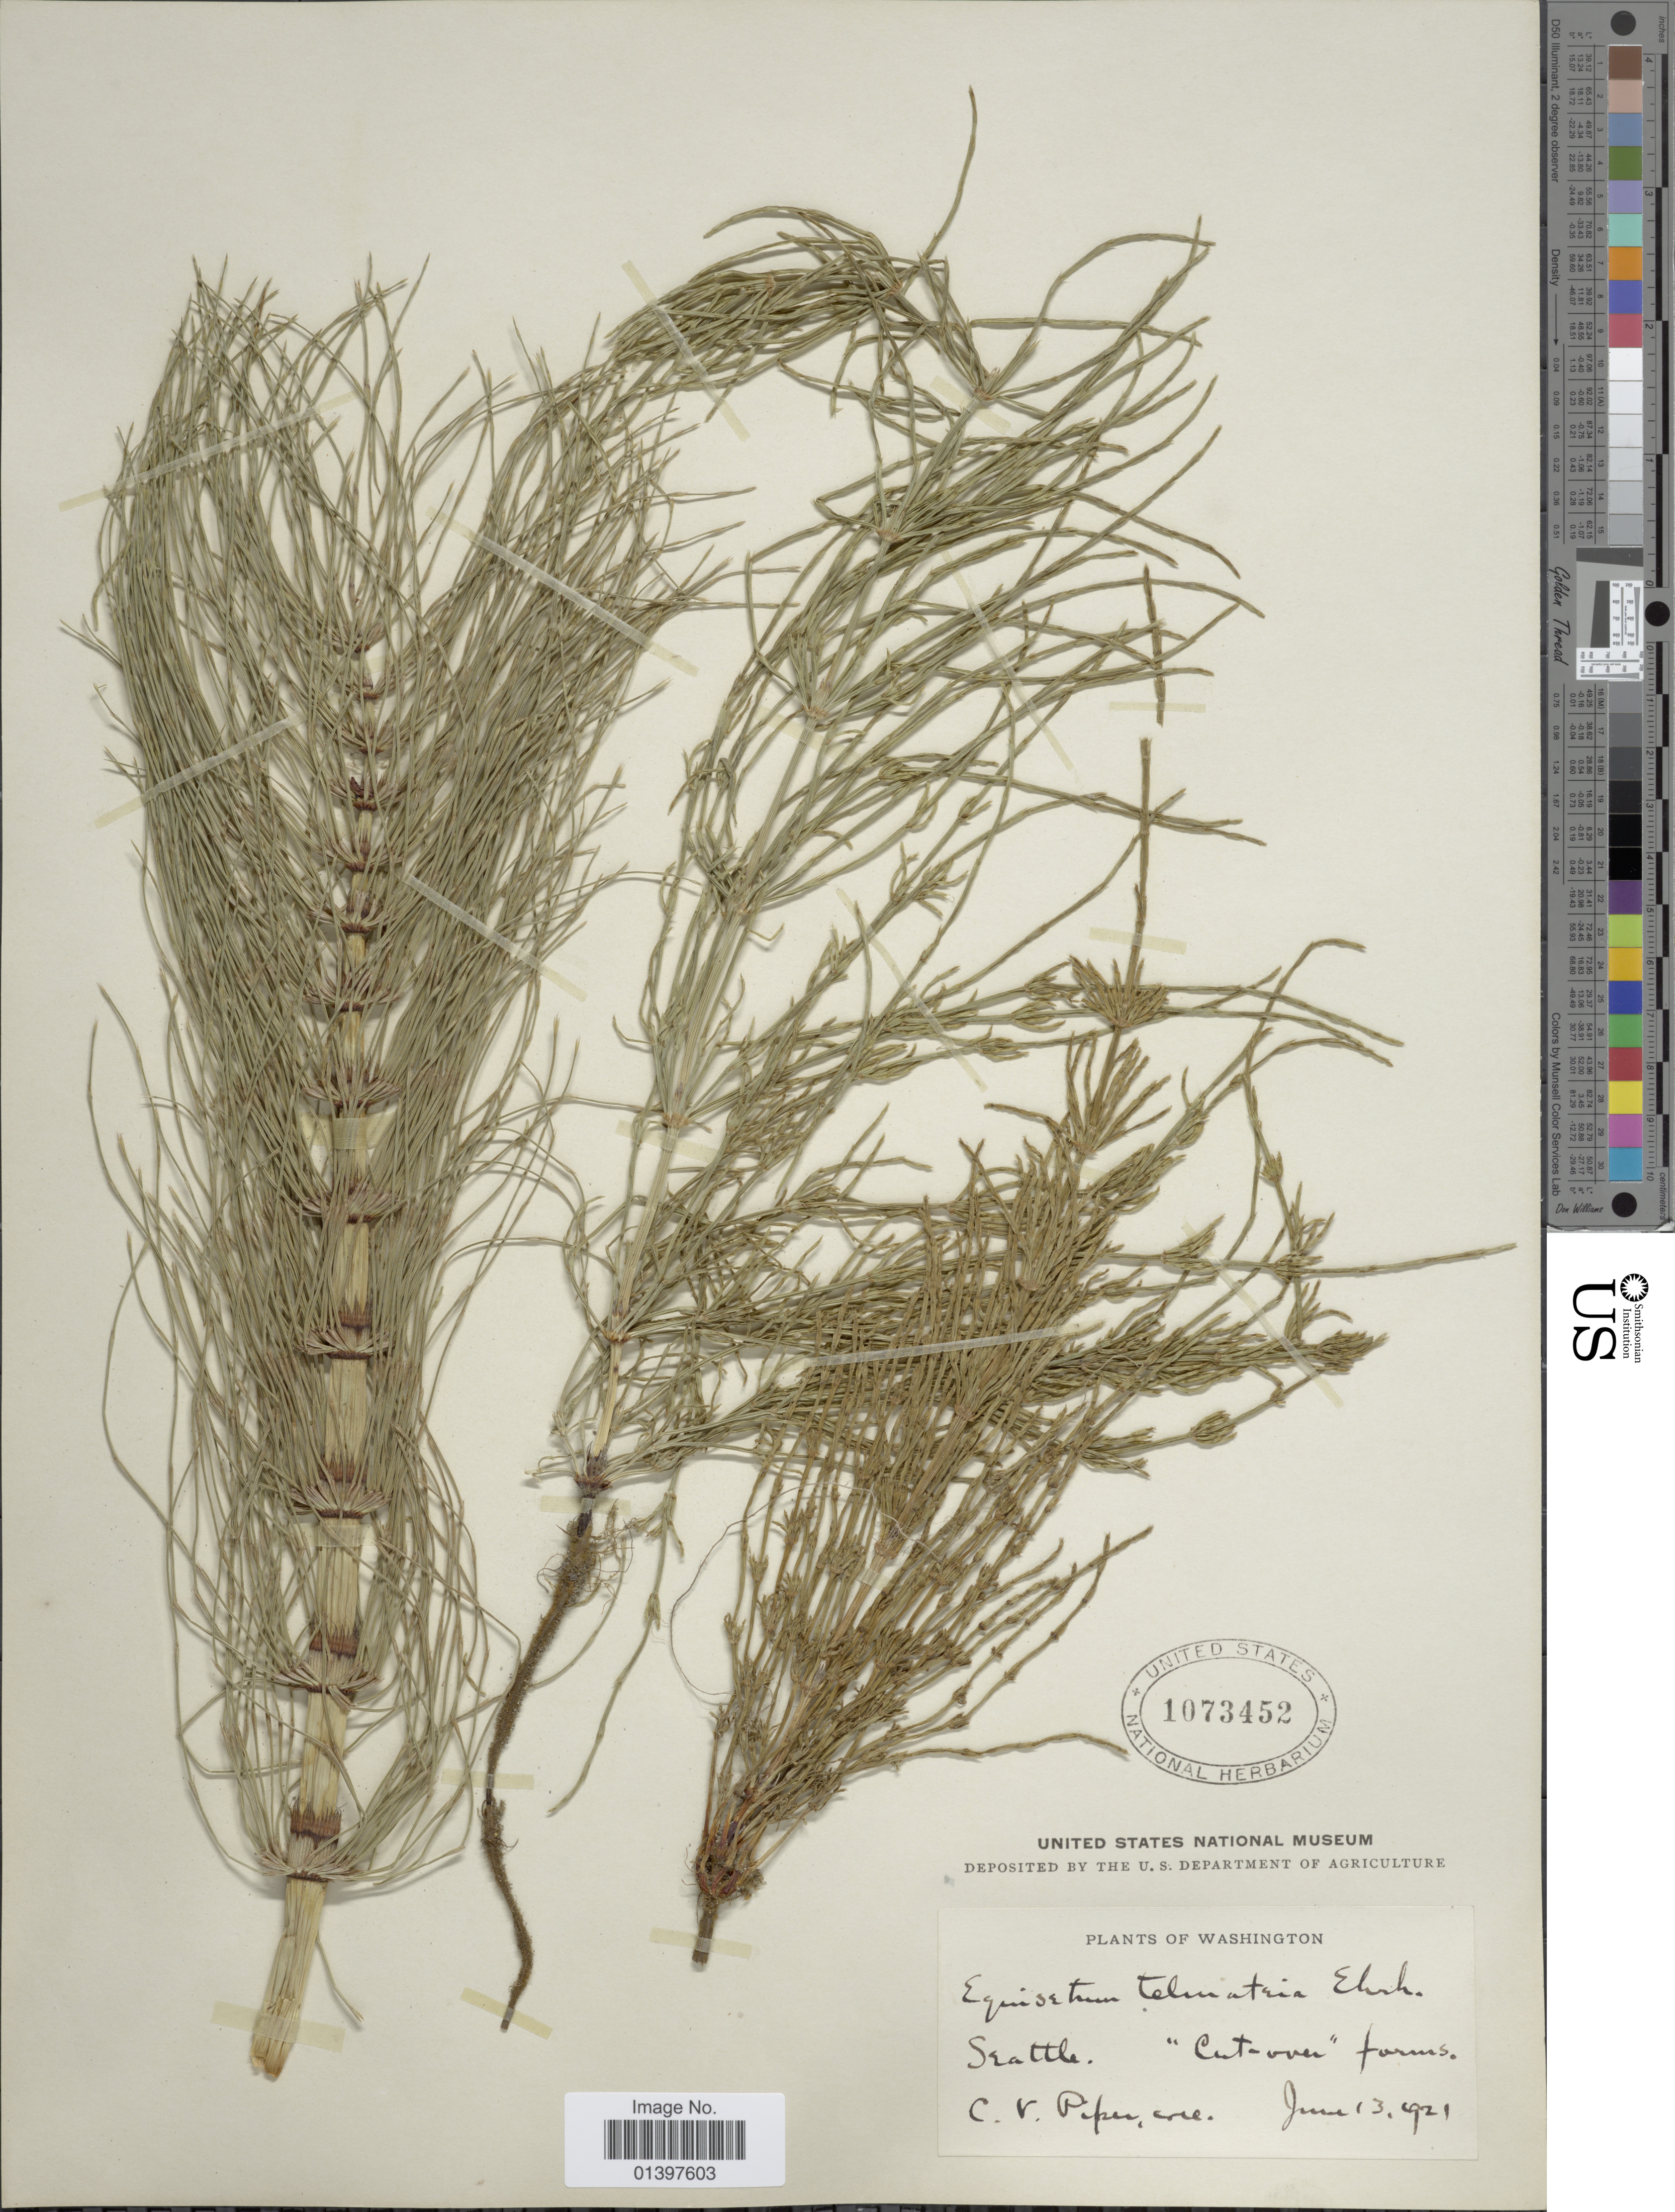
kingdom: Plantae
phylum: Tracheophyta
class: Polypodiopsida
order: Equisetales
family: Equisetaceae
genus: Equisetum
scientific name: Equisetum telmateia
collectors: C. V. Piper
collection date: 1921-06-13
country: United States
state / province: Washington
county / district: King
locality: Seattle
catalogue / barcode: US 1073452